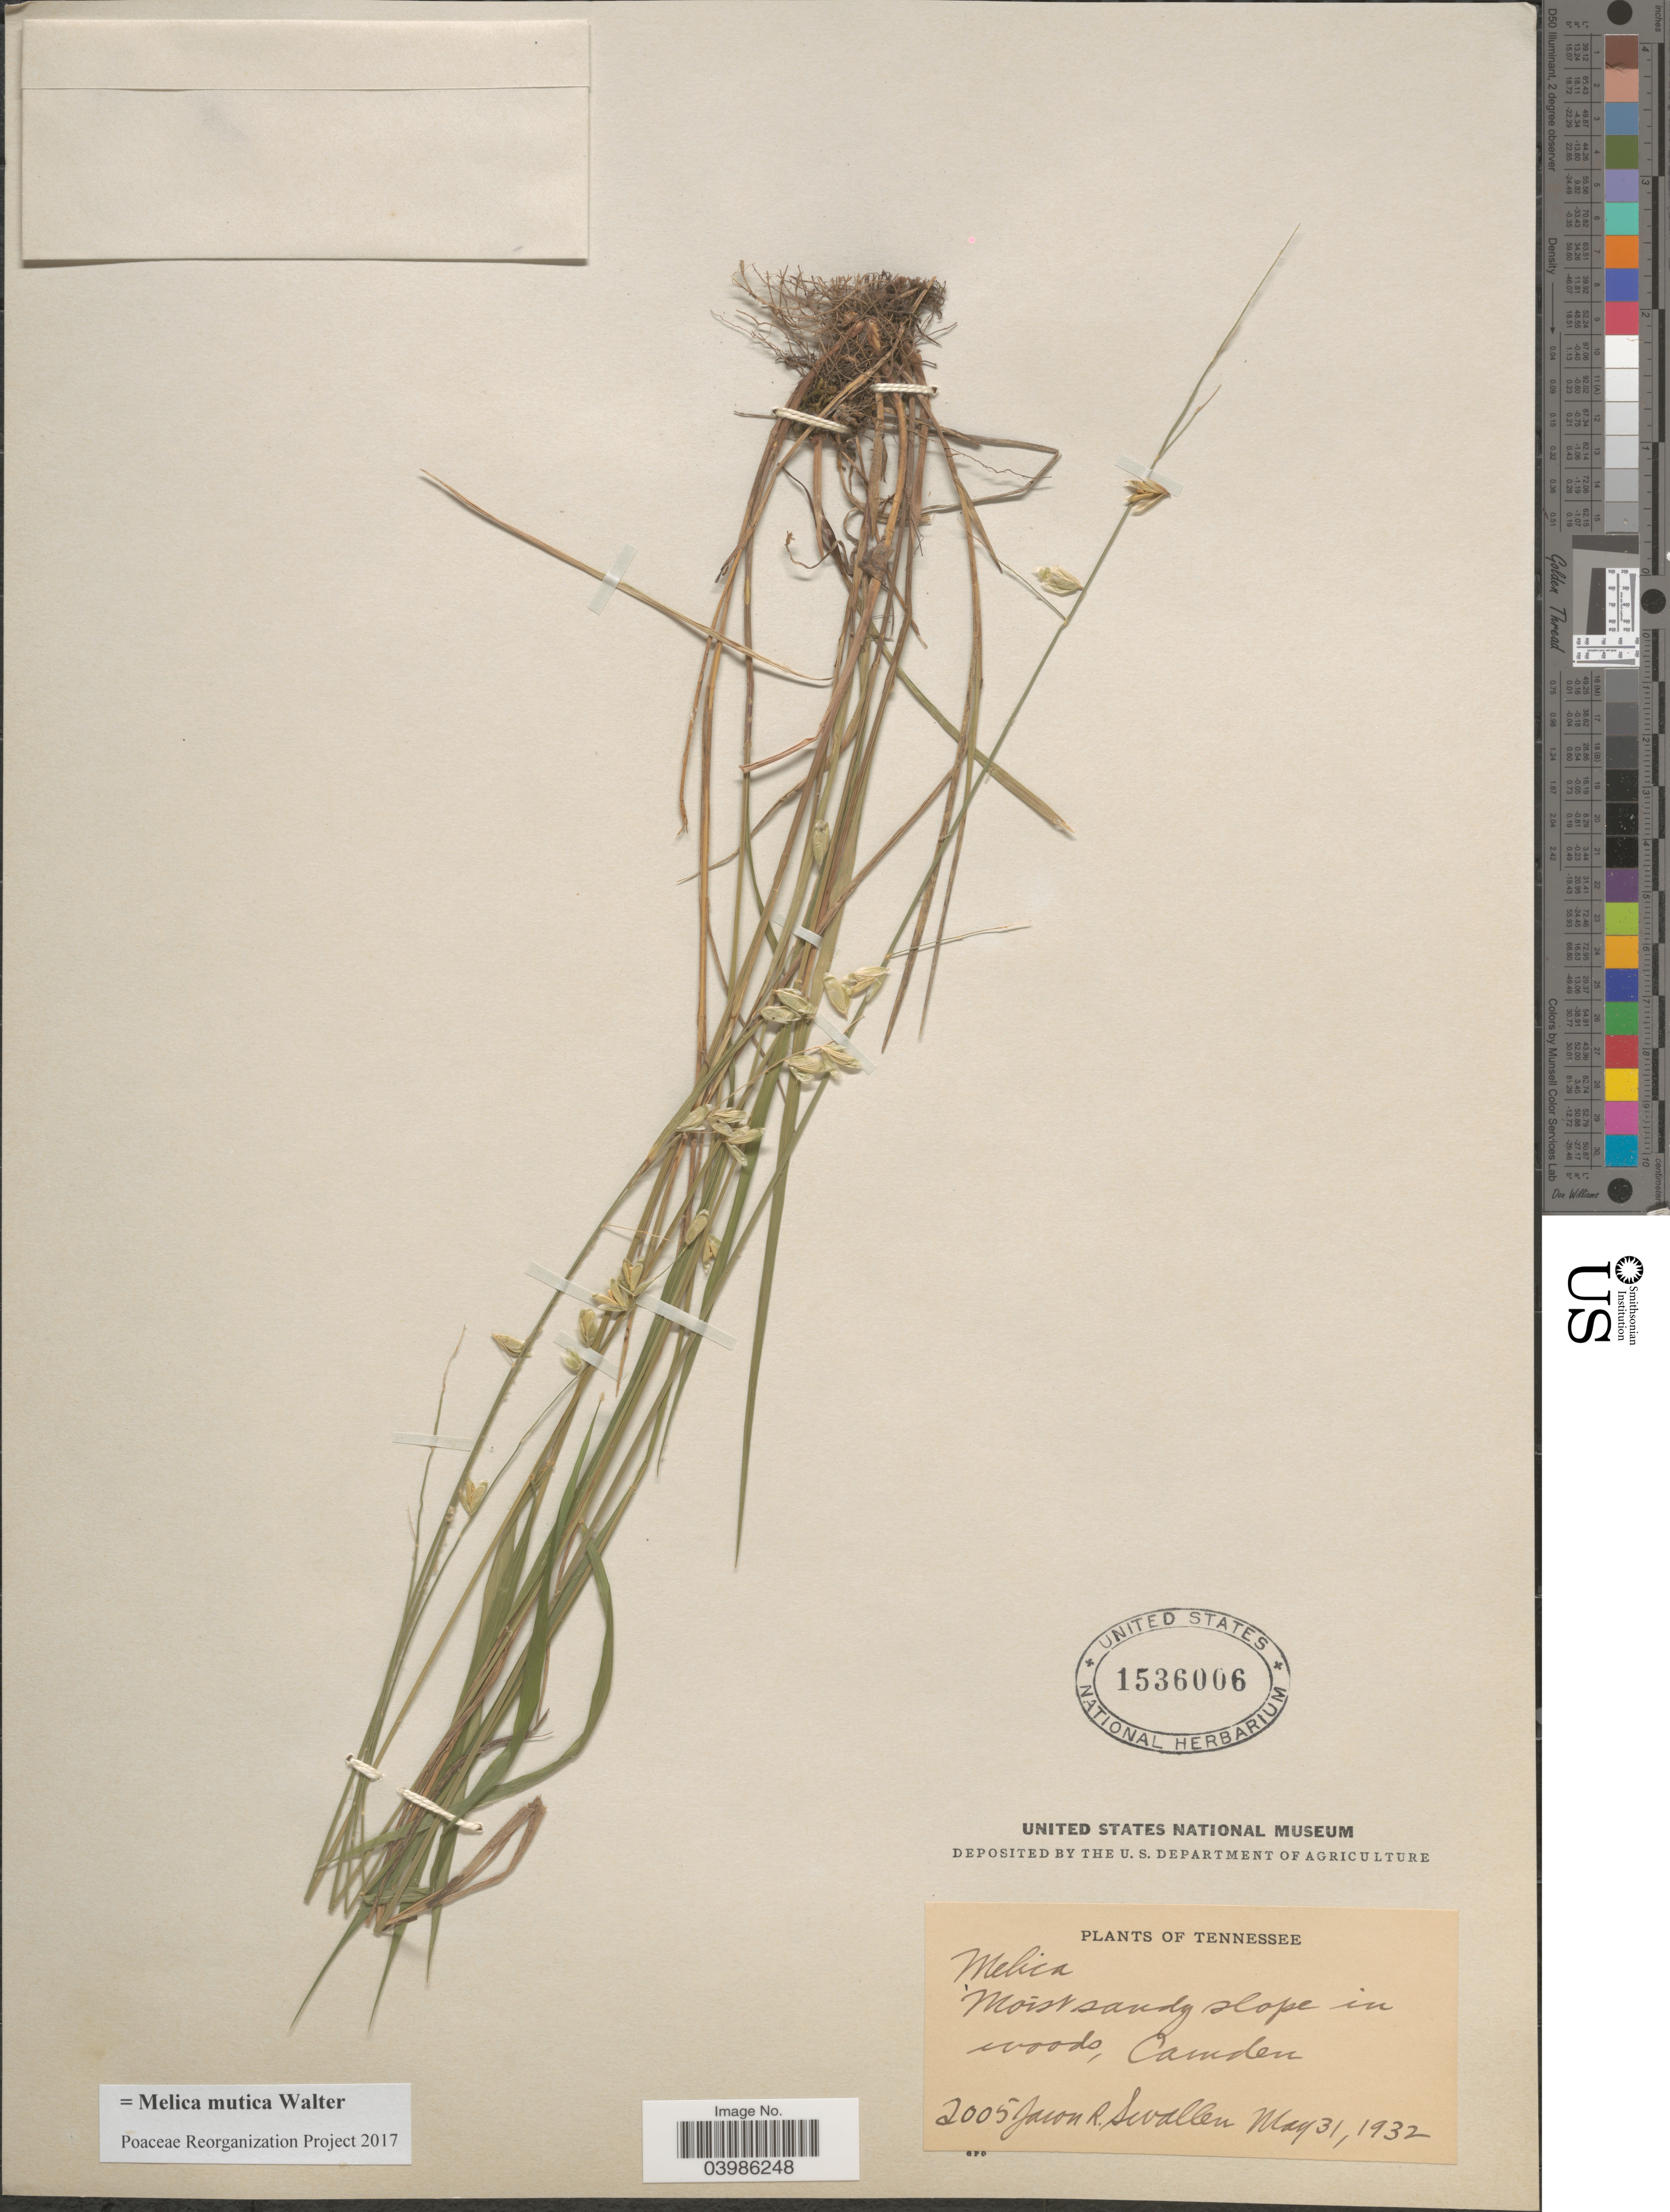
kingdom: Plantae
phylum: Tracheophyta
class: Liliopsida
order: Poales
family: Poaceae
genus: Melica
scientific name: Melica mutica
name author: Walter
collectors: J. R. Swallen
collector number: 2005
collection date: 1932-05-31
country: United States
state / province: Tennessee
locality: Camden.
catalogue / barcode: US 1536006